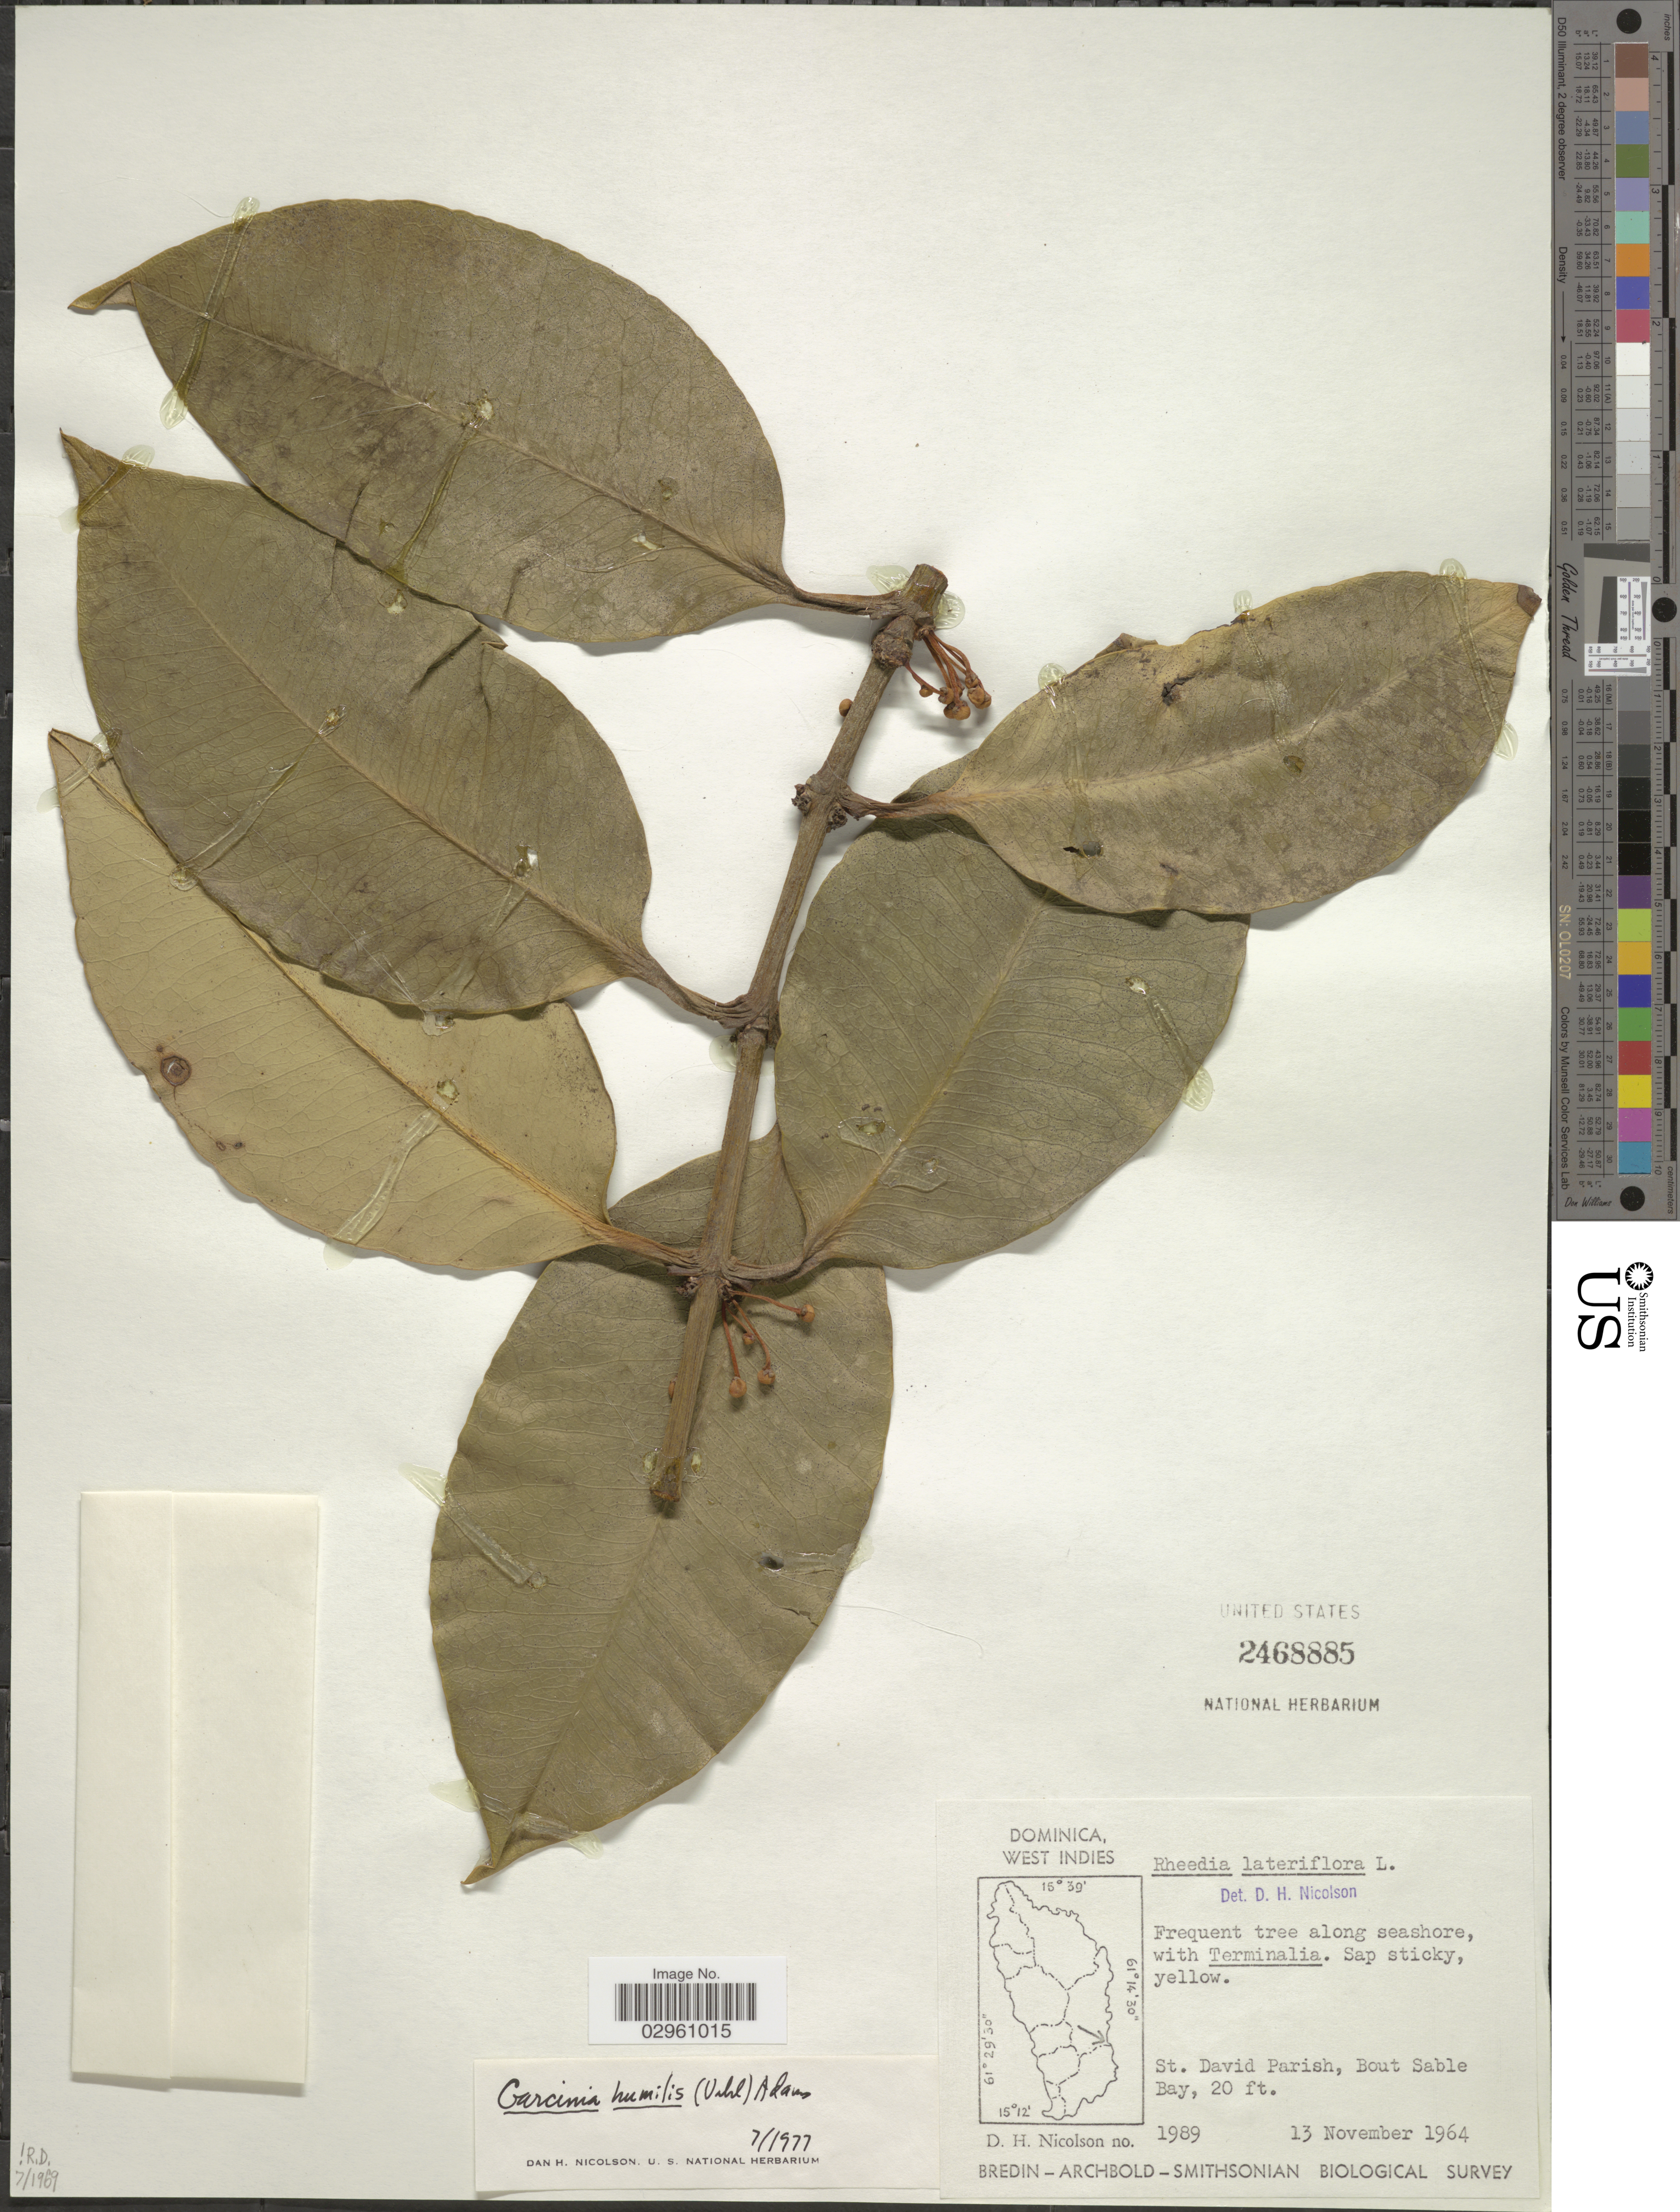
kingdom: Plantae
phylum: Tracheophyta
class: Magnoliopsida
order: Malpighiales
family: Clusiaceae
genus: Garcinia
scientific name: Garcinia humilis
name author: (Vahl) C.D. Adams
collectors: D. H. Nicolson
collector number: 1989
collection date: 1964-11-13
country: Dominica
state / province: St. David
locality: St. David Parish, Bout Sable Bay.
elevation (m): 6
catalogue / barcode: US 2468885